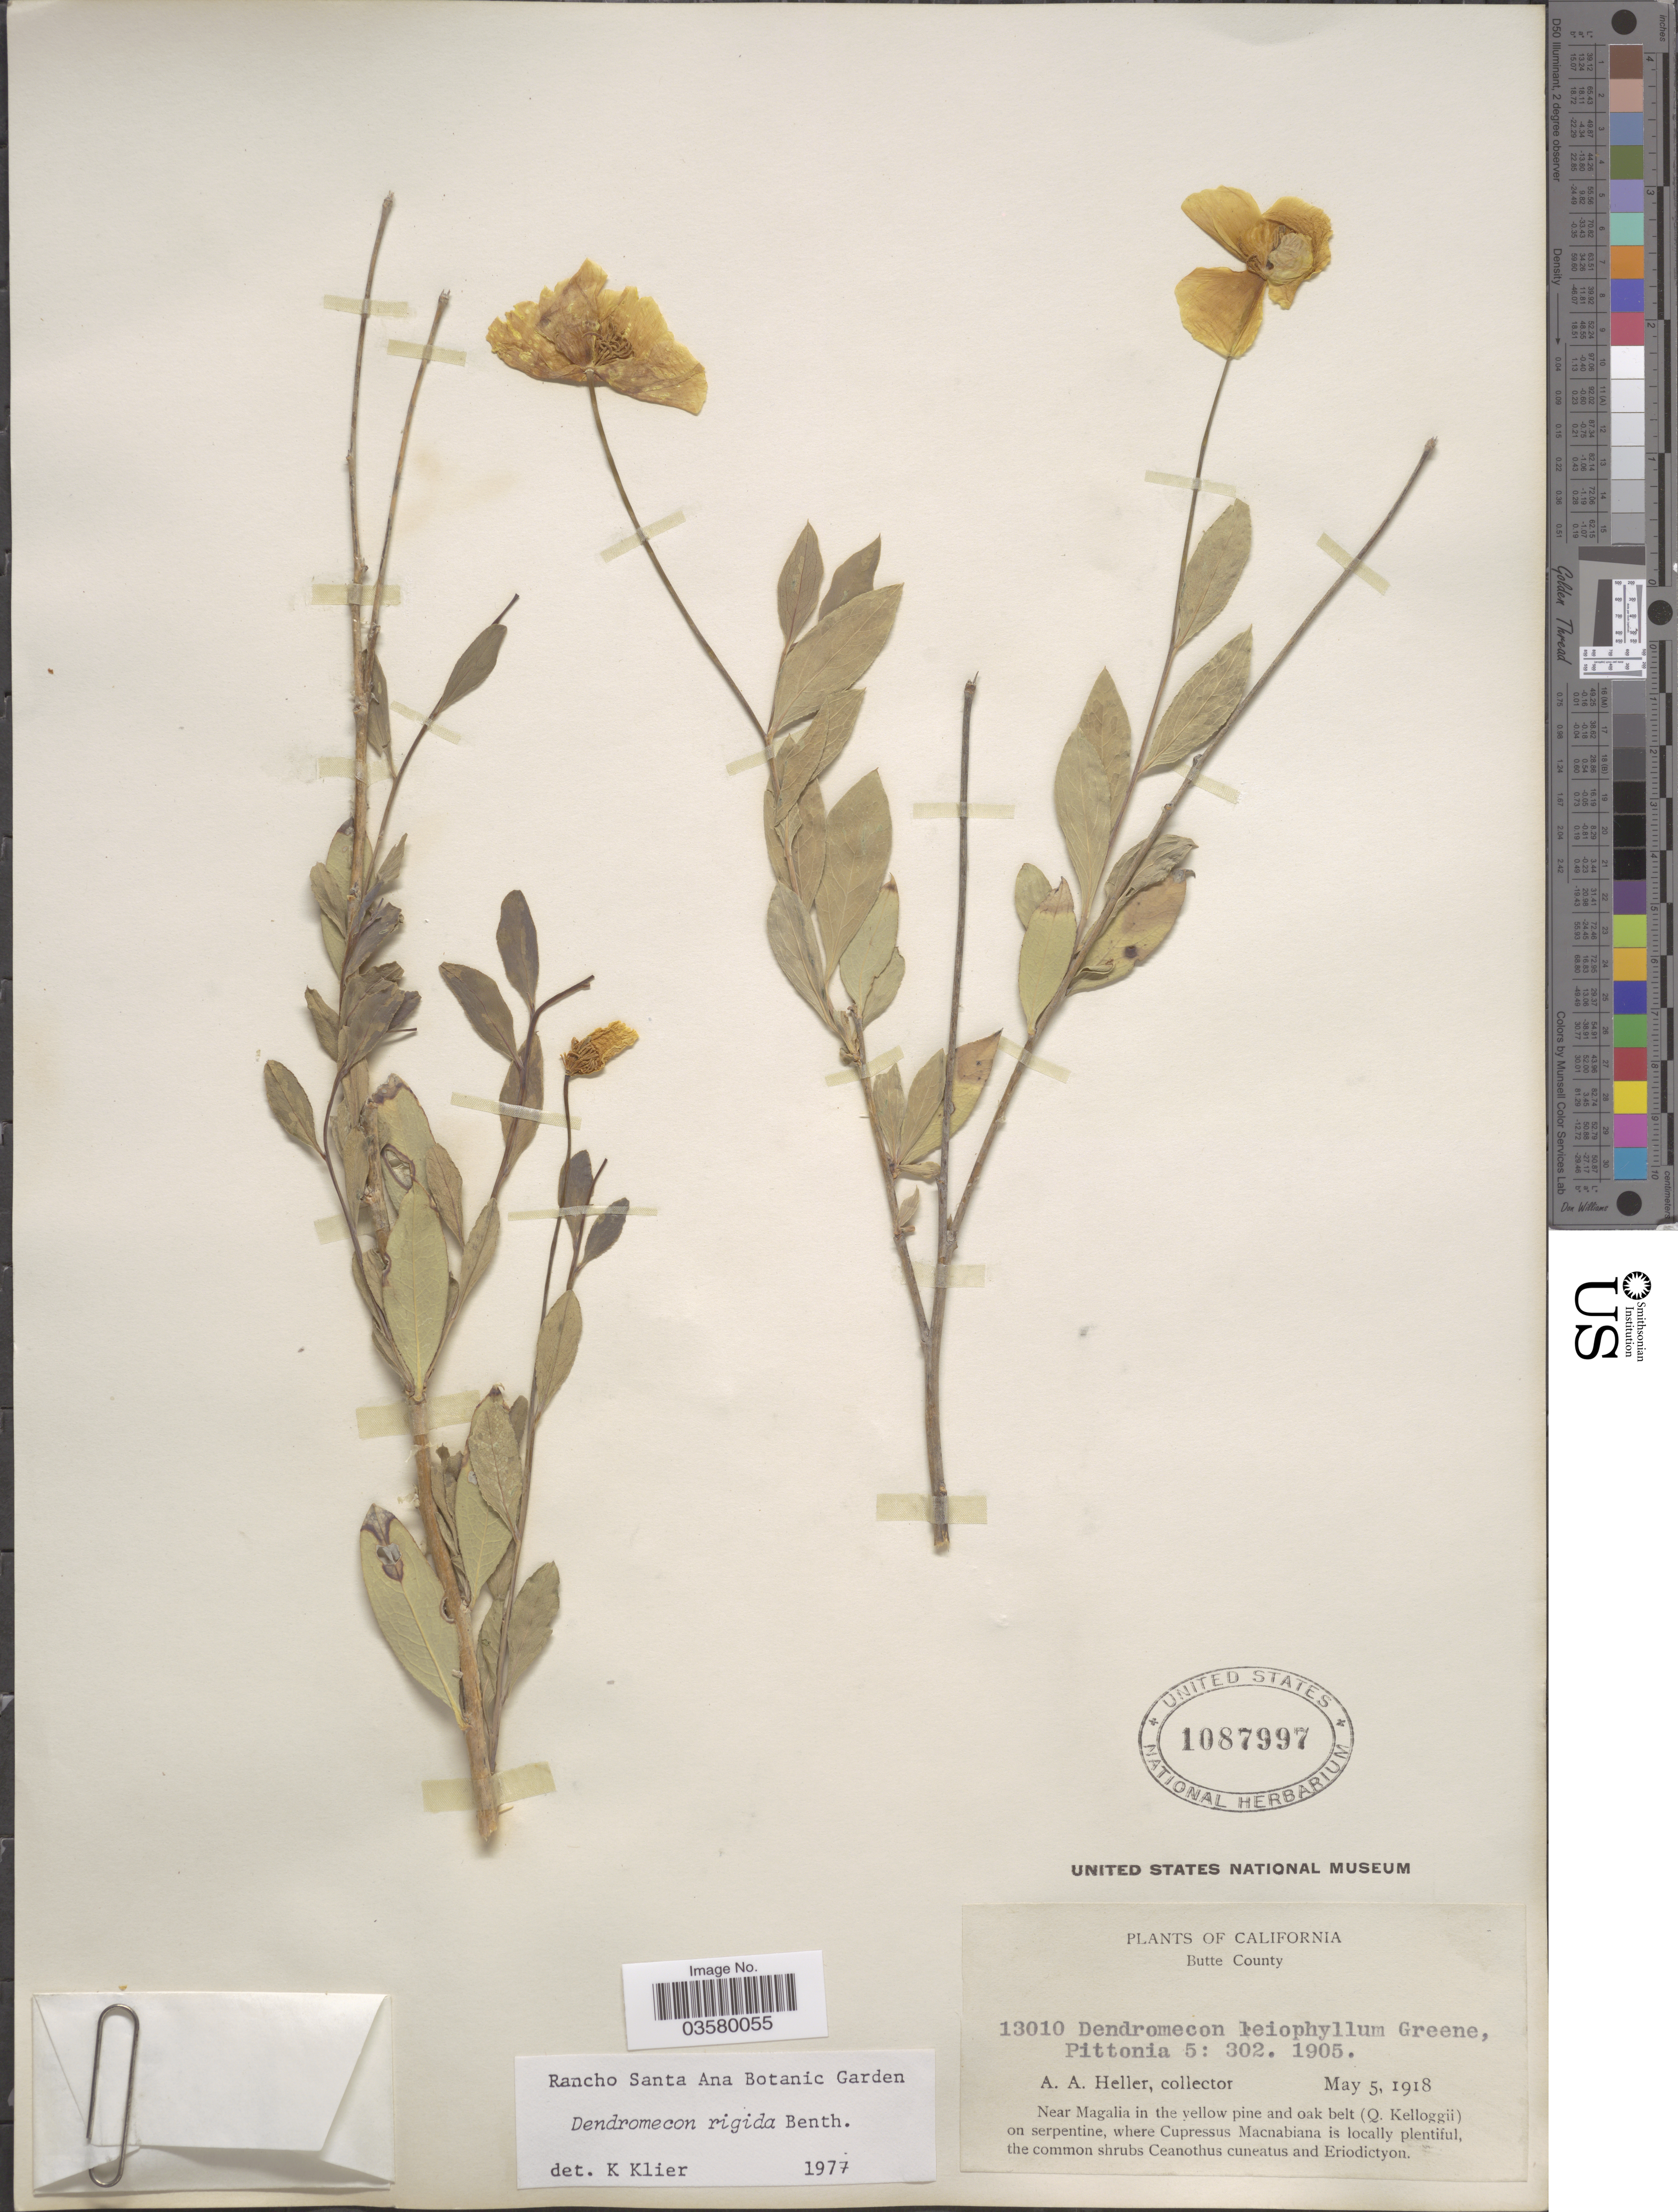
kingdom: Plantae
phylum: Tracheophyta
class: Magnoliopsida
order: Ranunculales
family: Papaveraceae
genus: Dendromecon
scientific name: Dendromecon rigida subsp. rigida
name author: Benth.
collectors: A. A. Heller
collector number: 13010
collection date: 1918-05-05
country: United States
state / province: California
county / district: Butte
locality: Butte County. Near Magalia.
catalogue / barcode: US 1087997